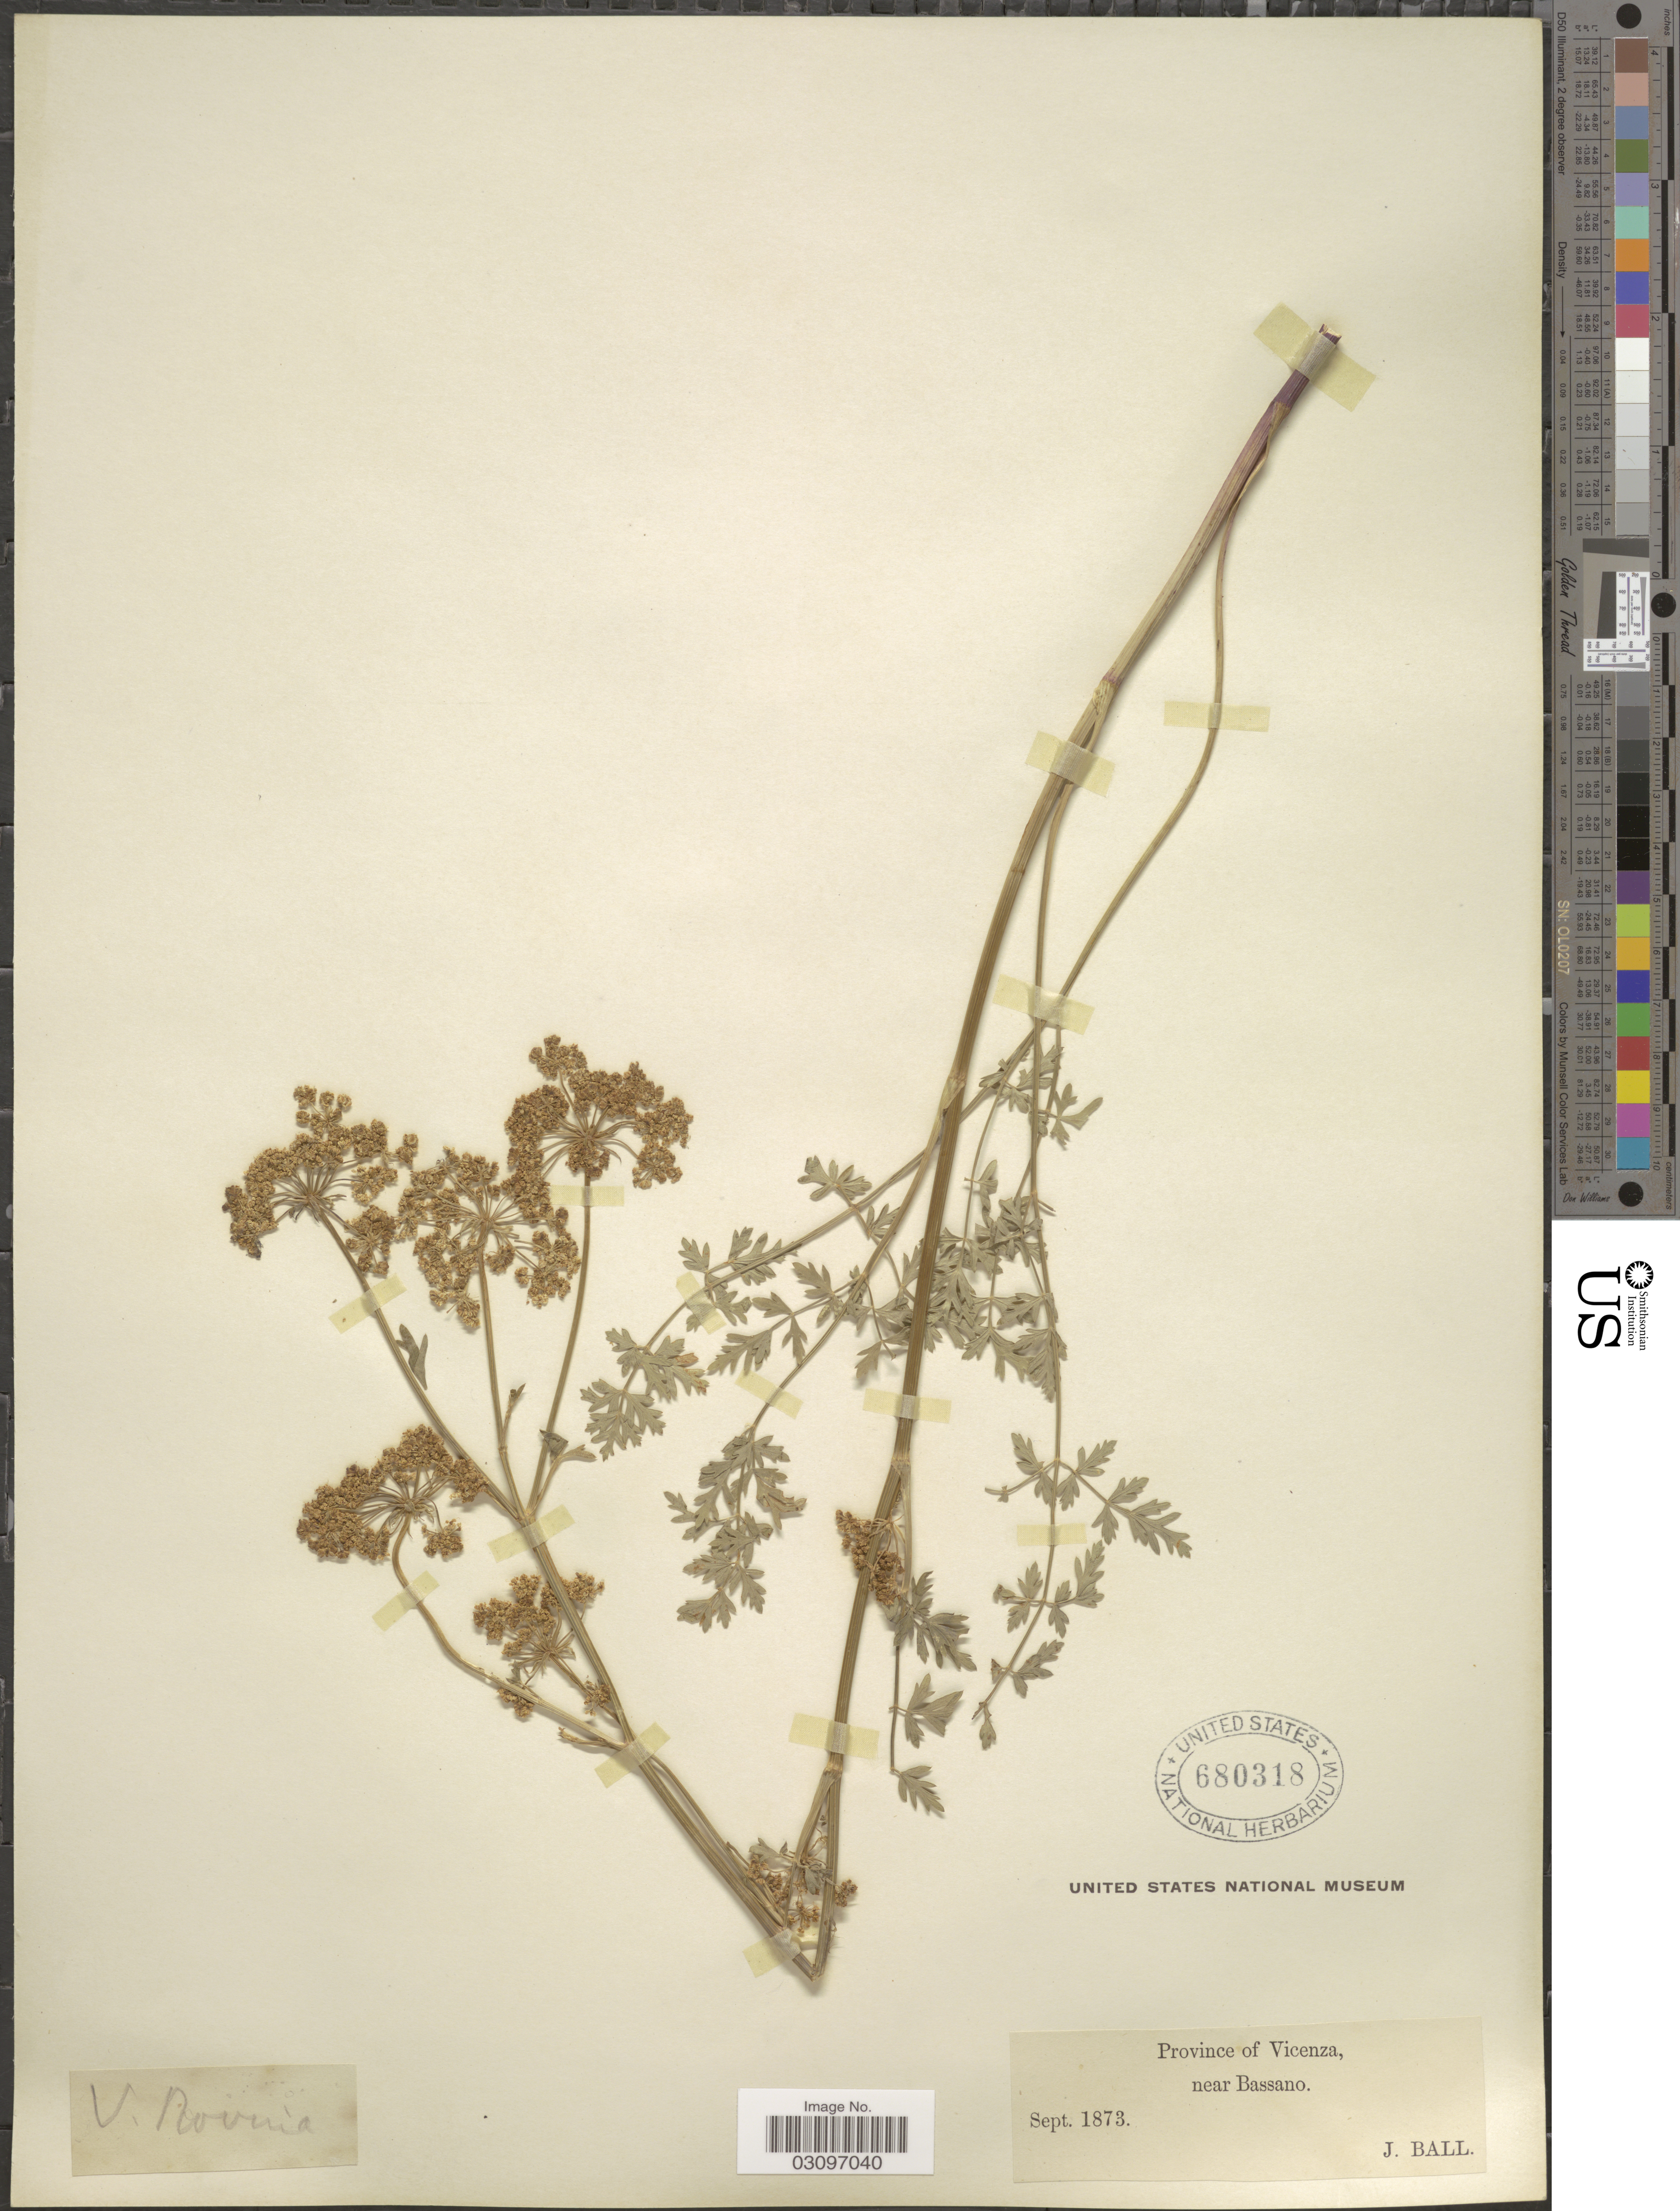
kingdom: Plantae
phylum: Tracheophyta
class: Magnoliopsida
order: Apiales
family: Apiaceae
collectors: J. Ball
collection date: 1873-09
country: Italy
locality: Province of Vicenza, near Bassano.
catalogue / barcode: US 680318